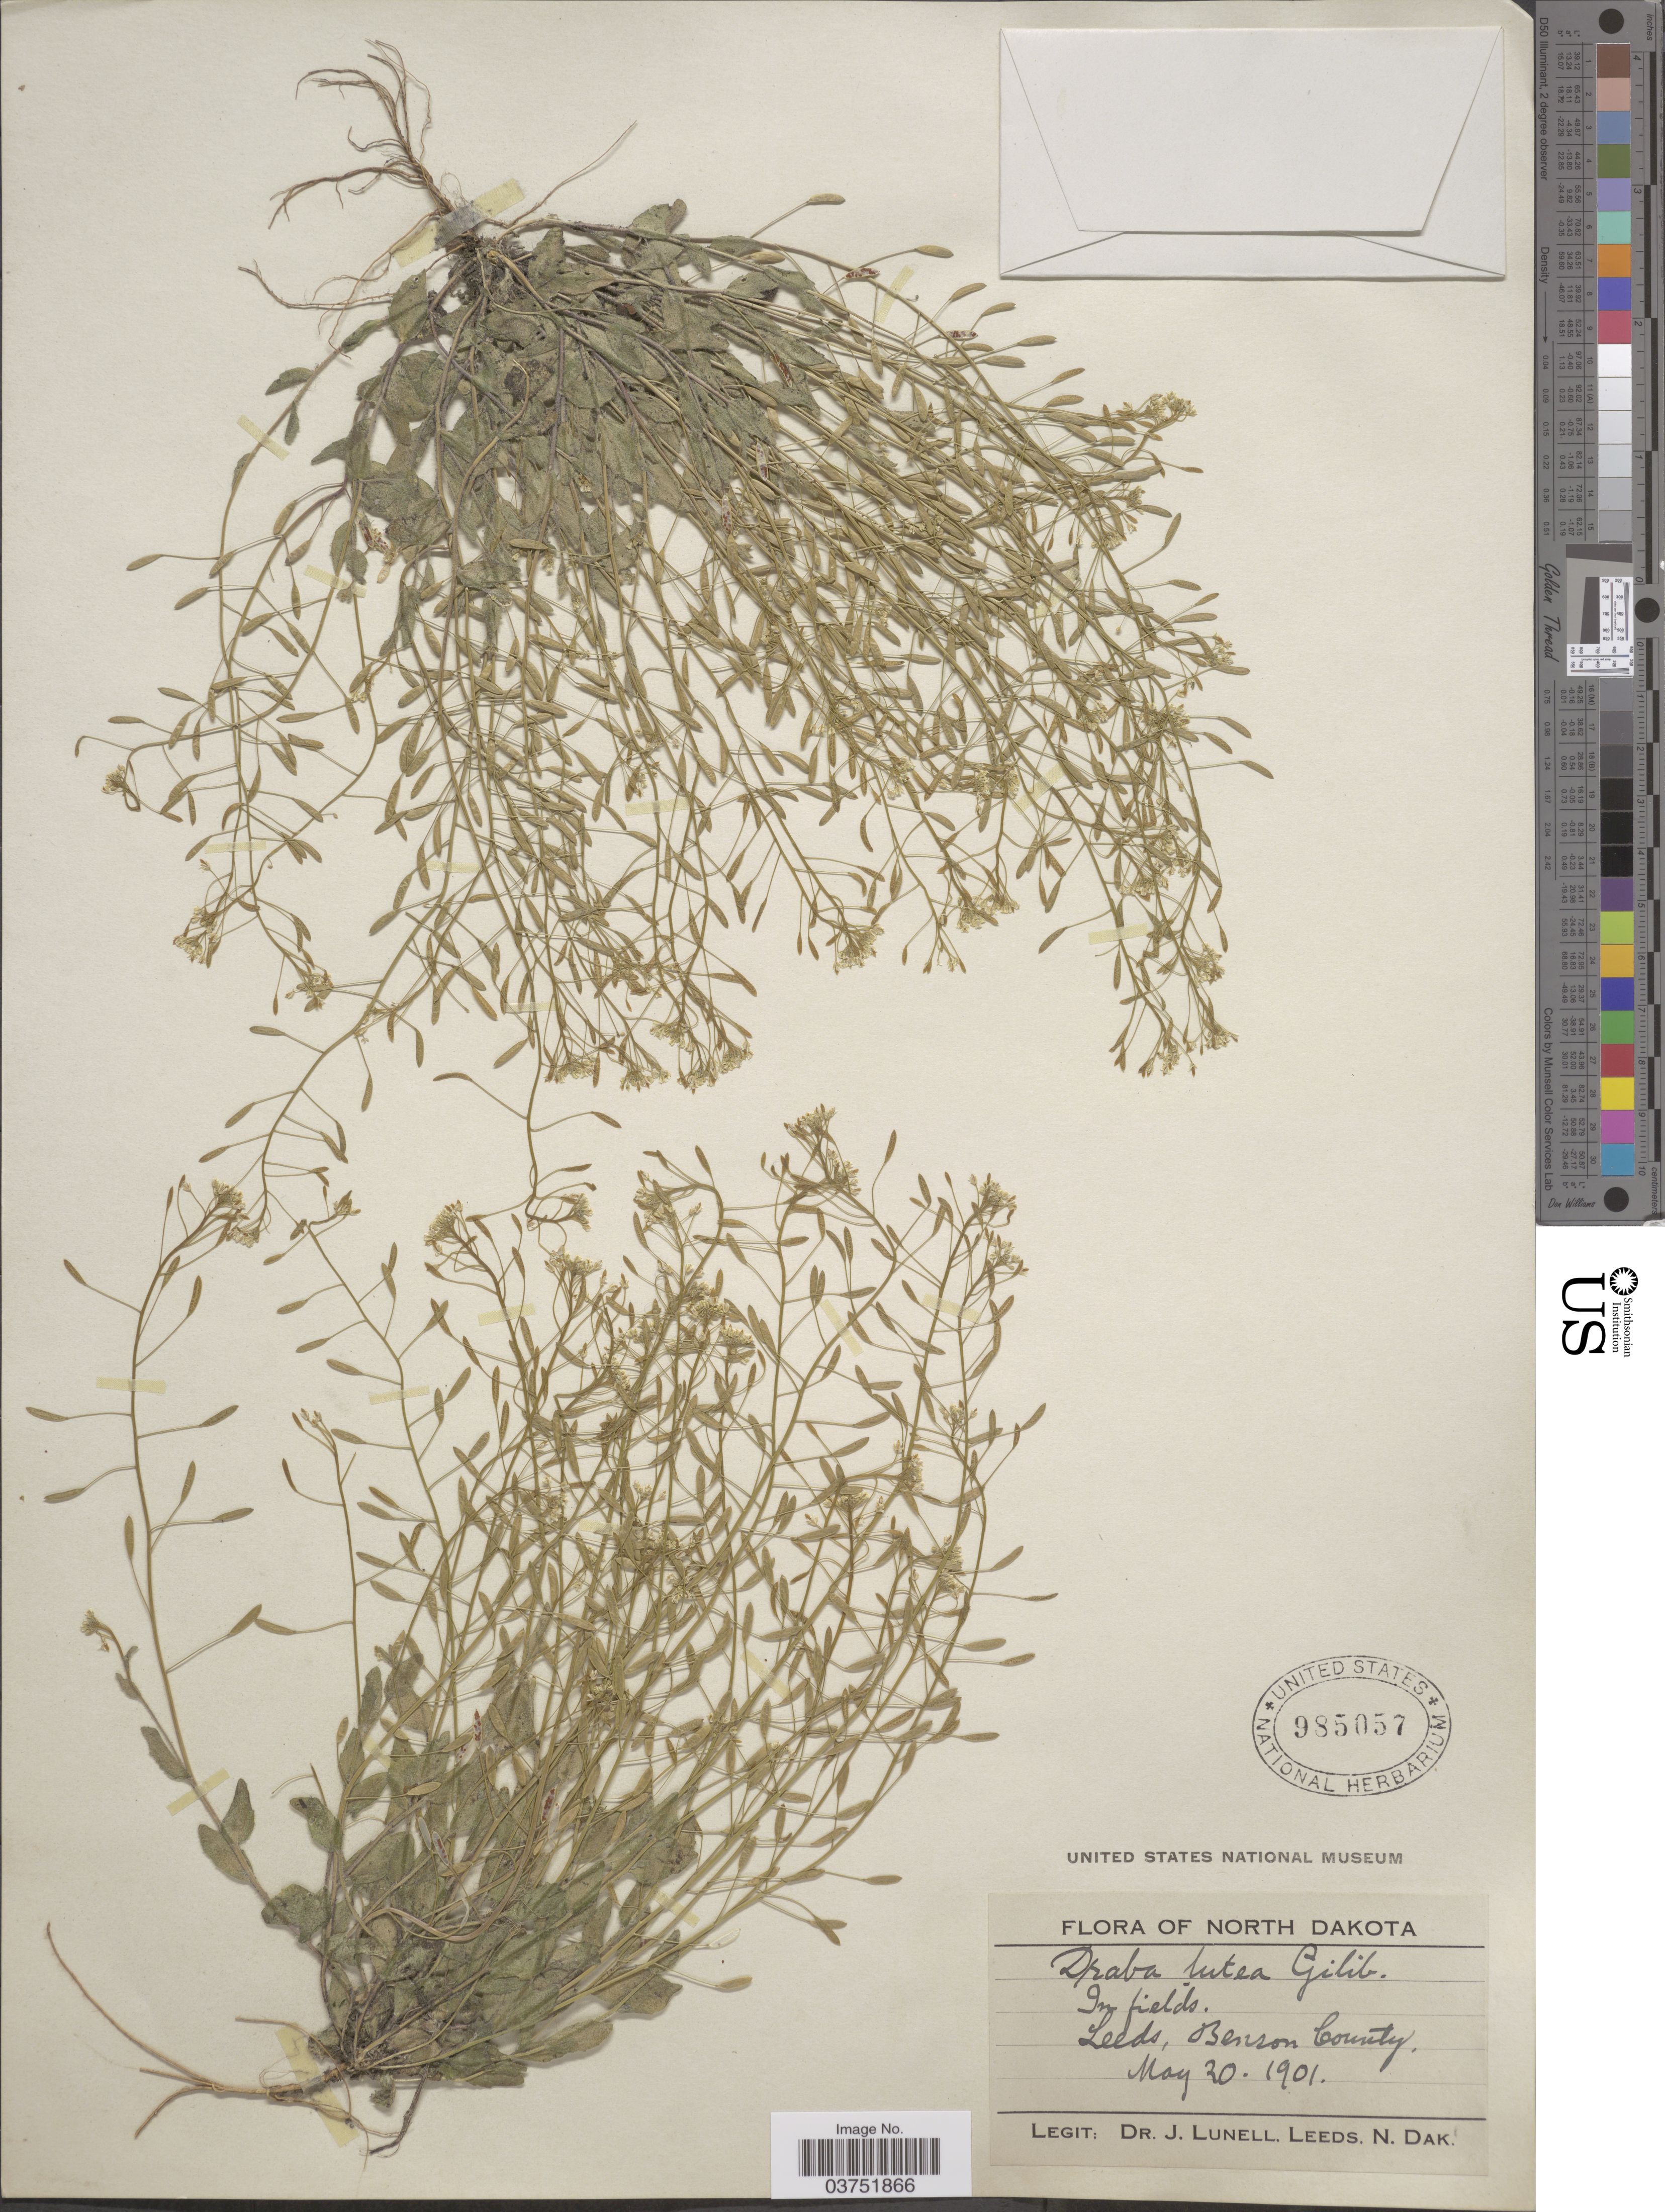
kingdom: Plantae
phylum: Tracheophyta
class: Magnoliopsida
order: Brassicales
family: Brassicaceae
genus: Draba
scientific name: Draba nemorosa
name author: L.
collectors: J. Lunell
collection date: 1901-05-20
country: United States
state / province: North Dakota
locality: Leeds, Benson County.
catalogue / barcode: US 985057